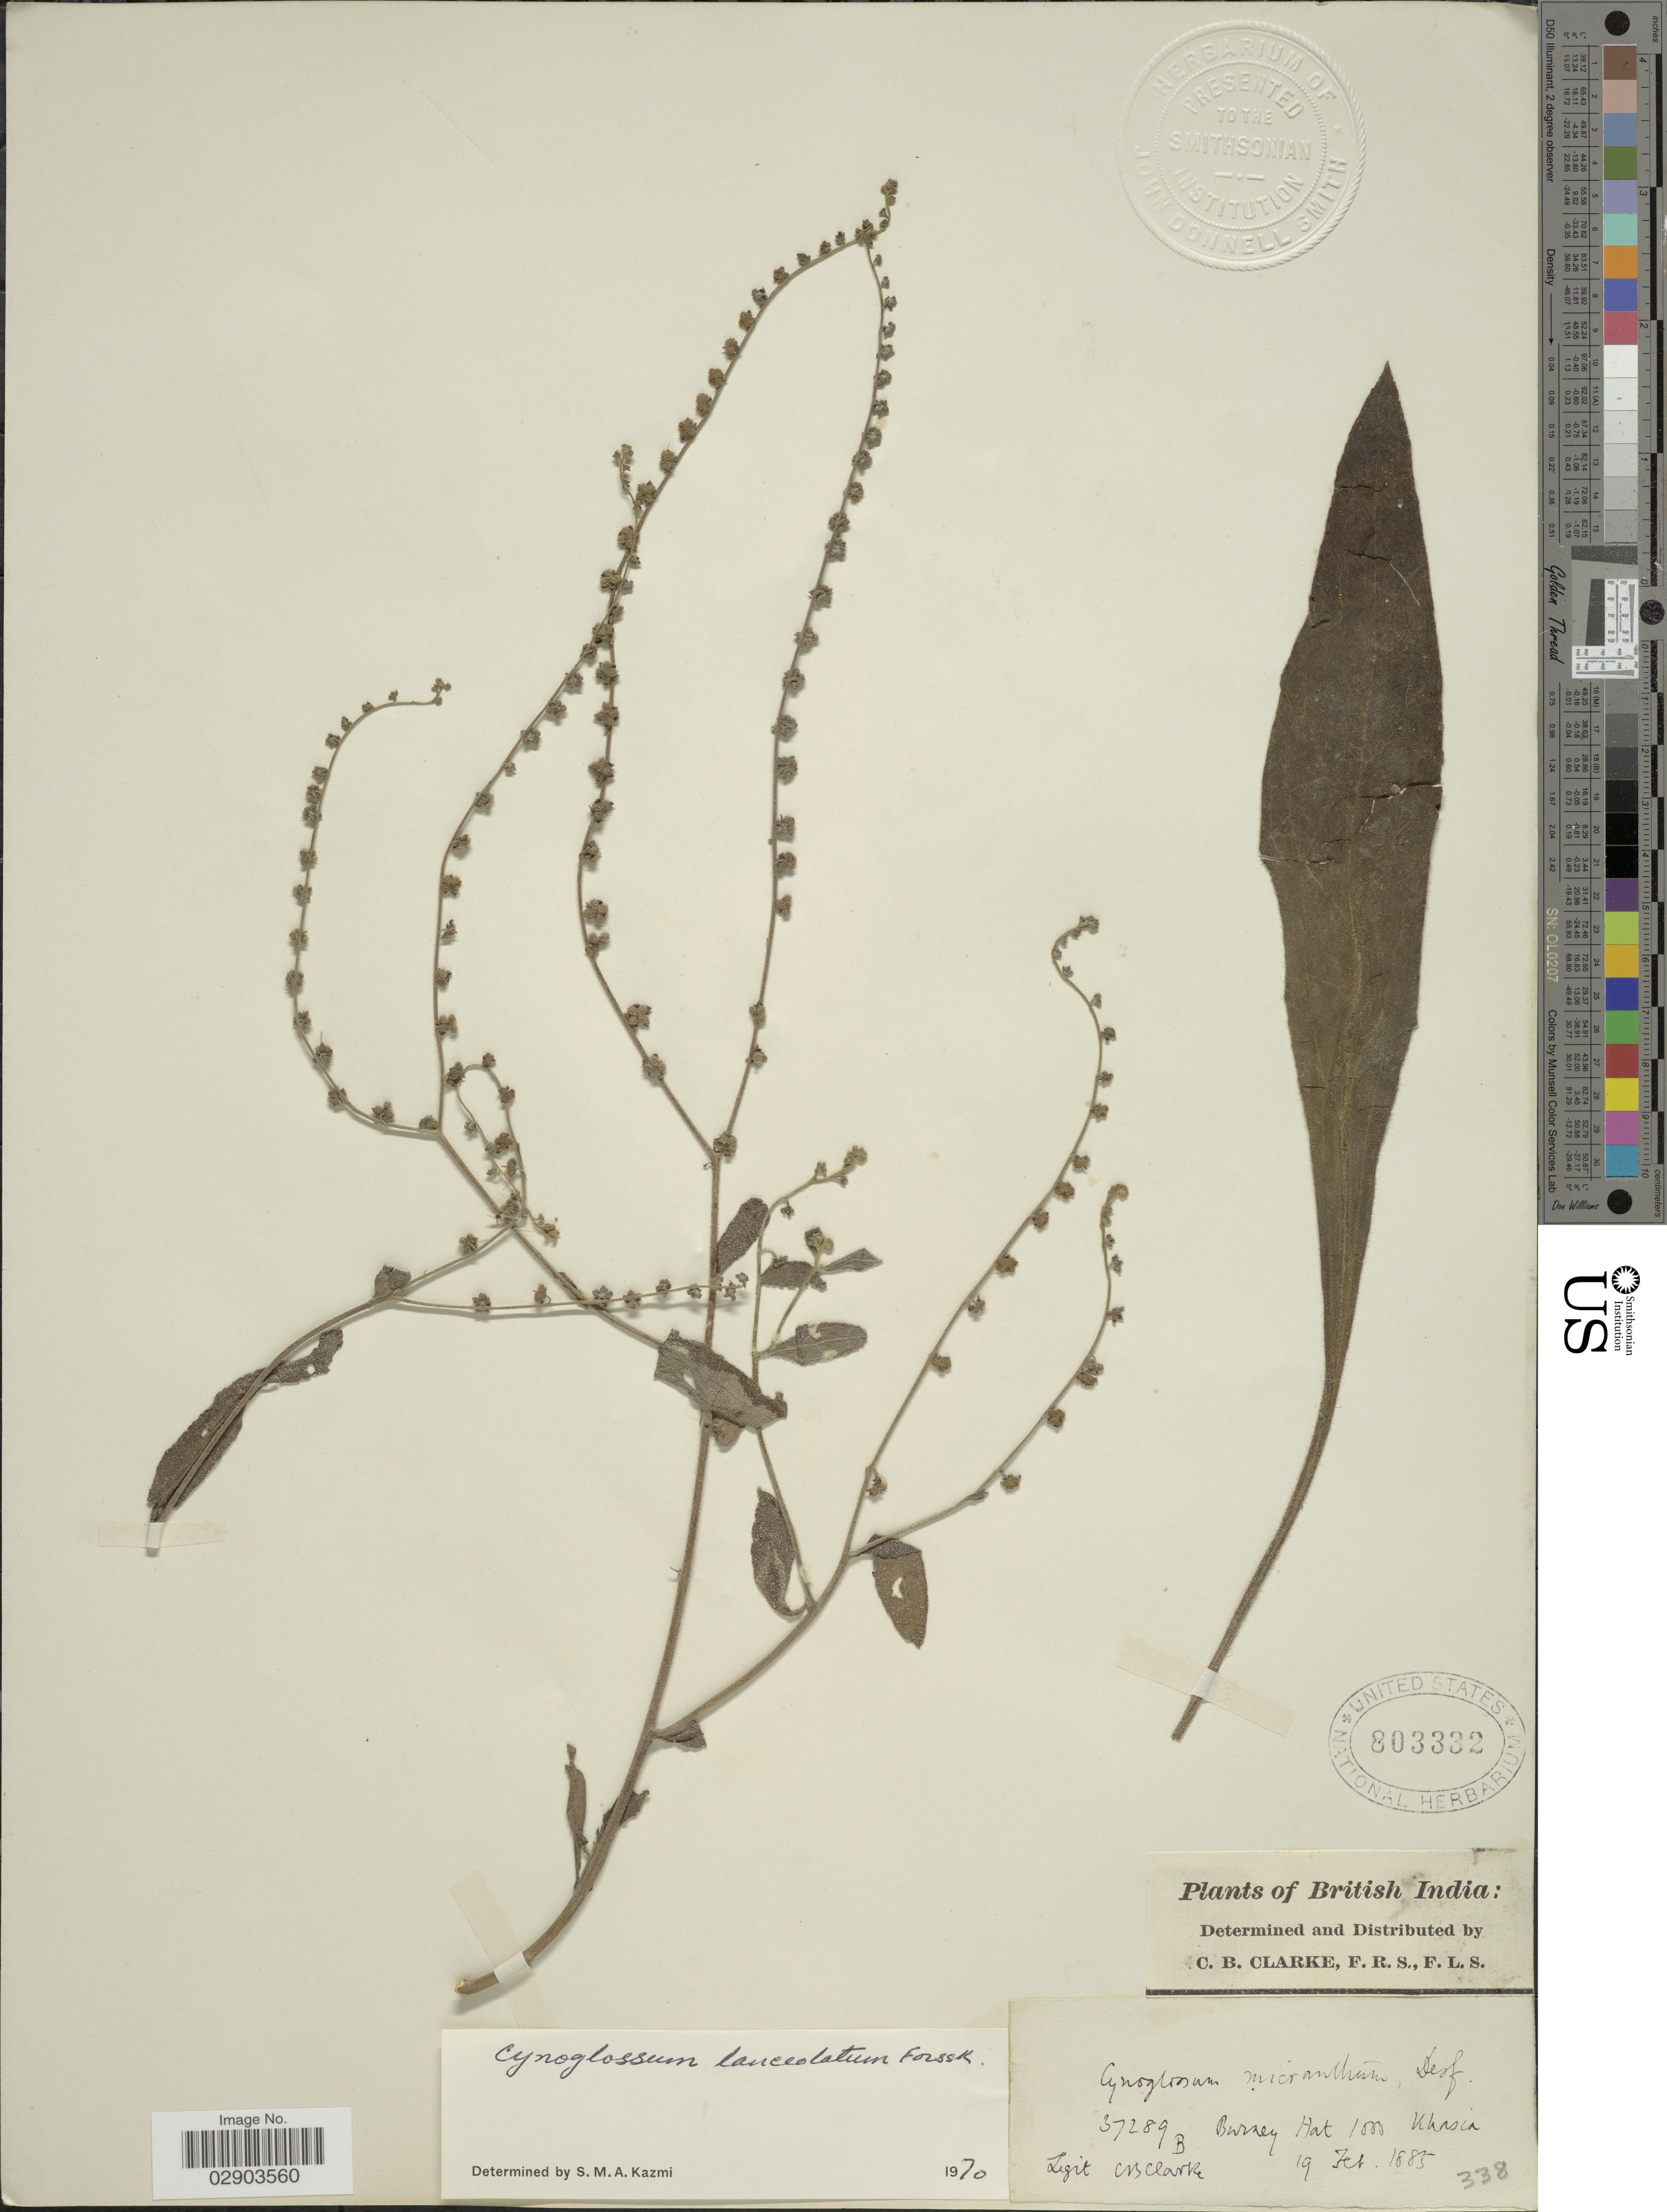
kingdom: Plantae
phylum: Tracheophyta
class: Magnoliopsida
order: Boraginales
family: Boraginaceae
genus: Cynoglossum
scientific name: Cynoglossum lanceolatum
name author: Forssk.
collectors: C. B. Clarke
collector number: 37289B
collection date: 1885-02-19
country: India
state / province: Meghalaya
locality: British India, Burney Hat, Khasia.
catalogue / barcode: US 803332